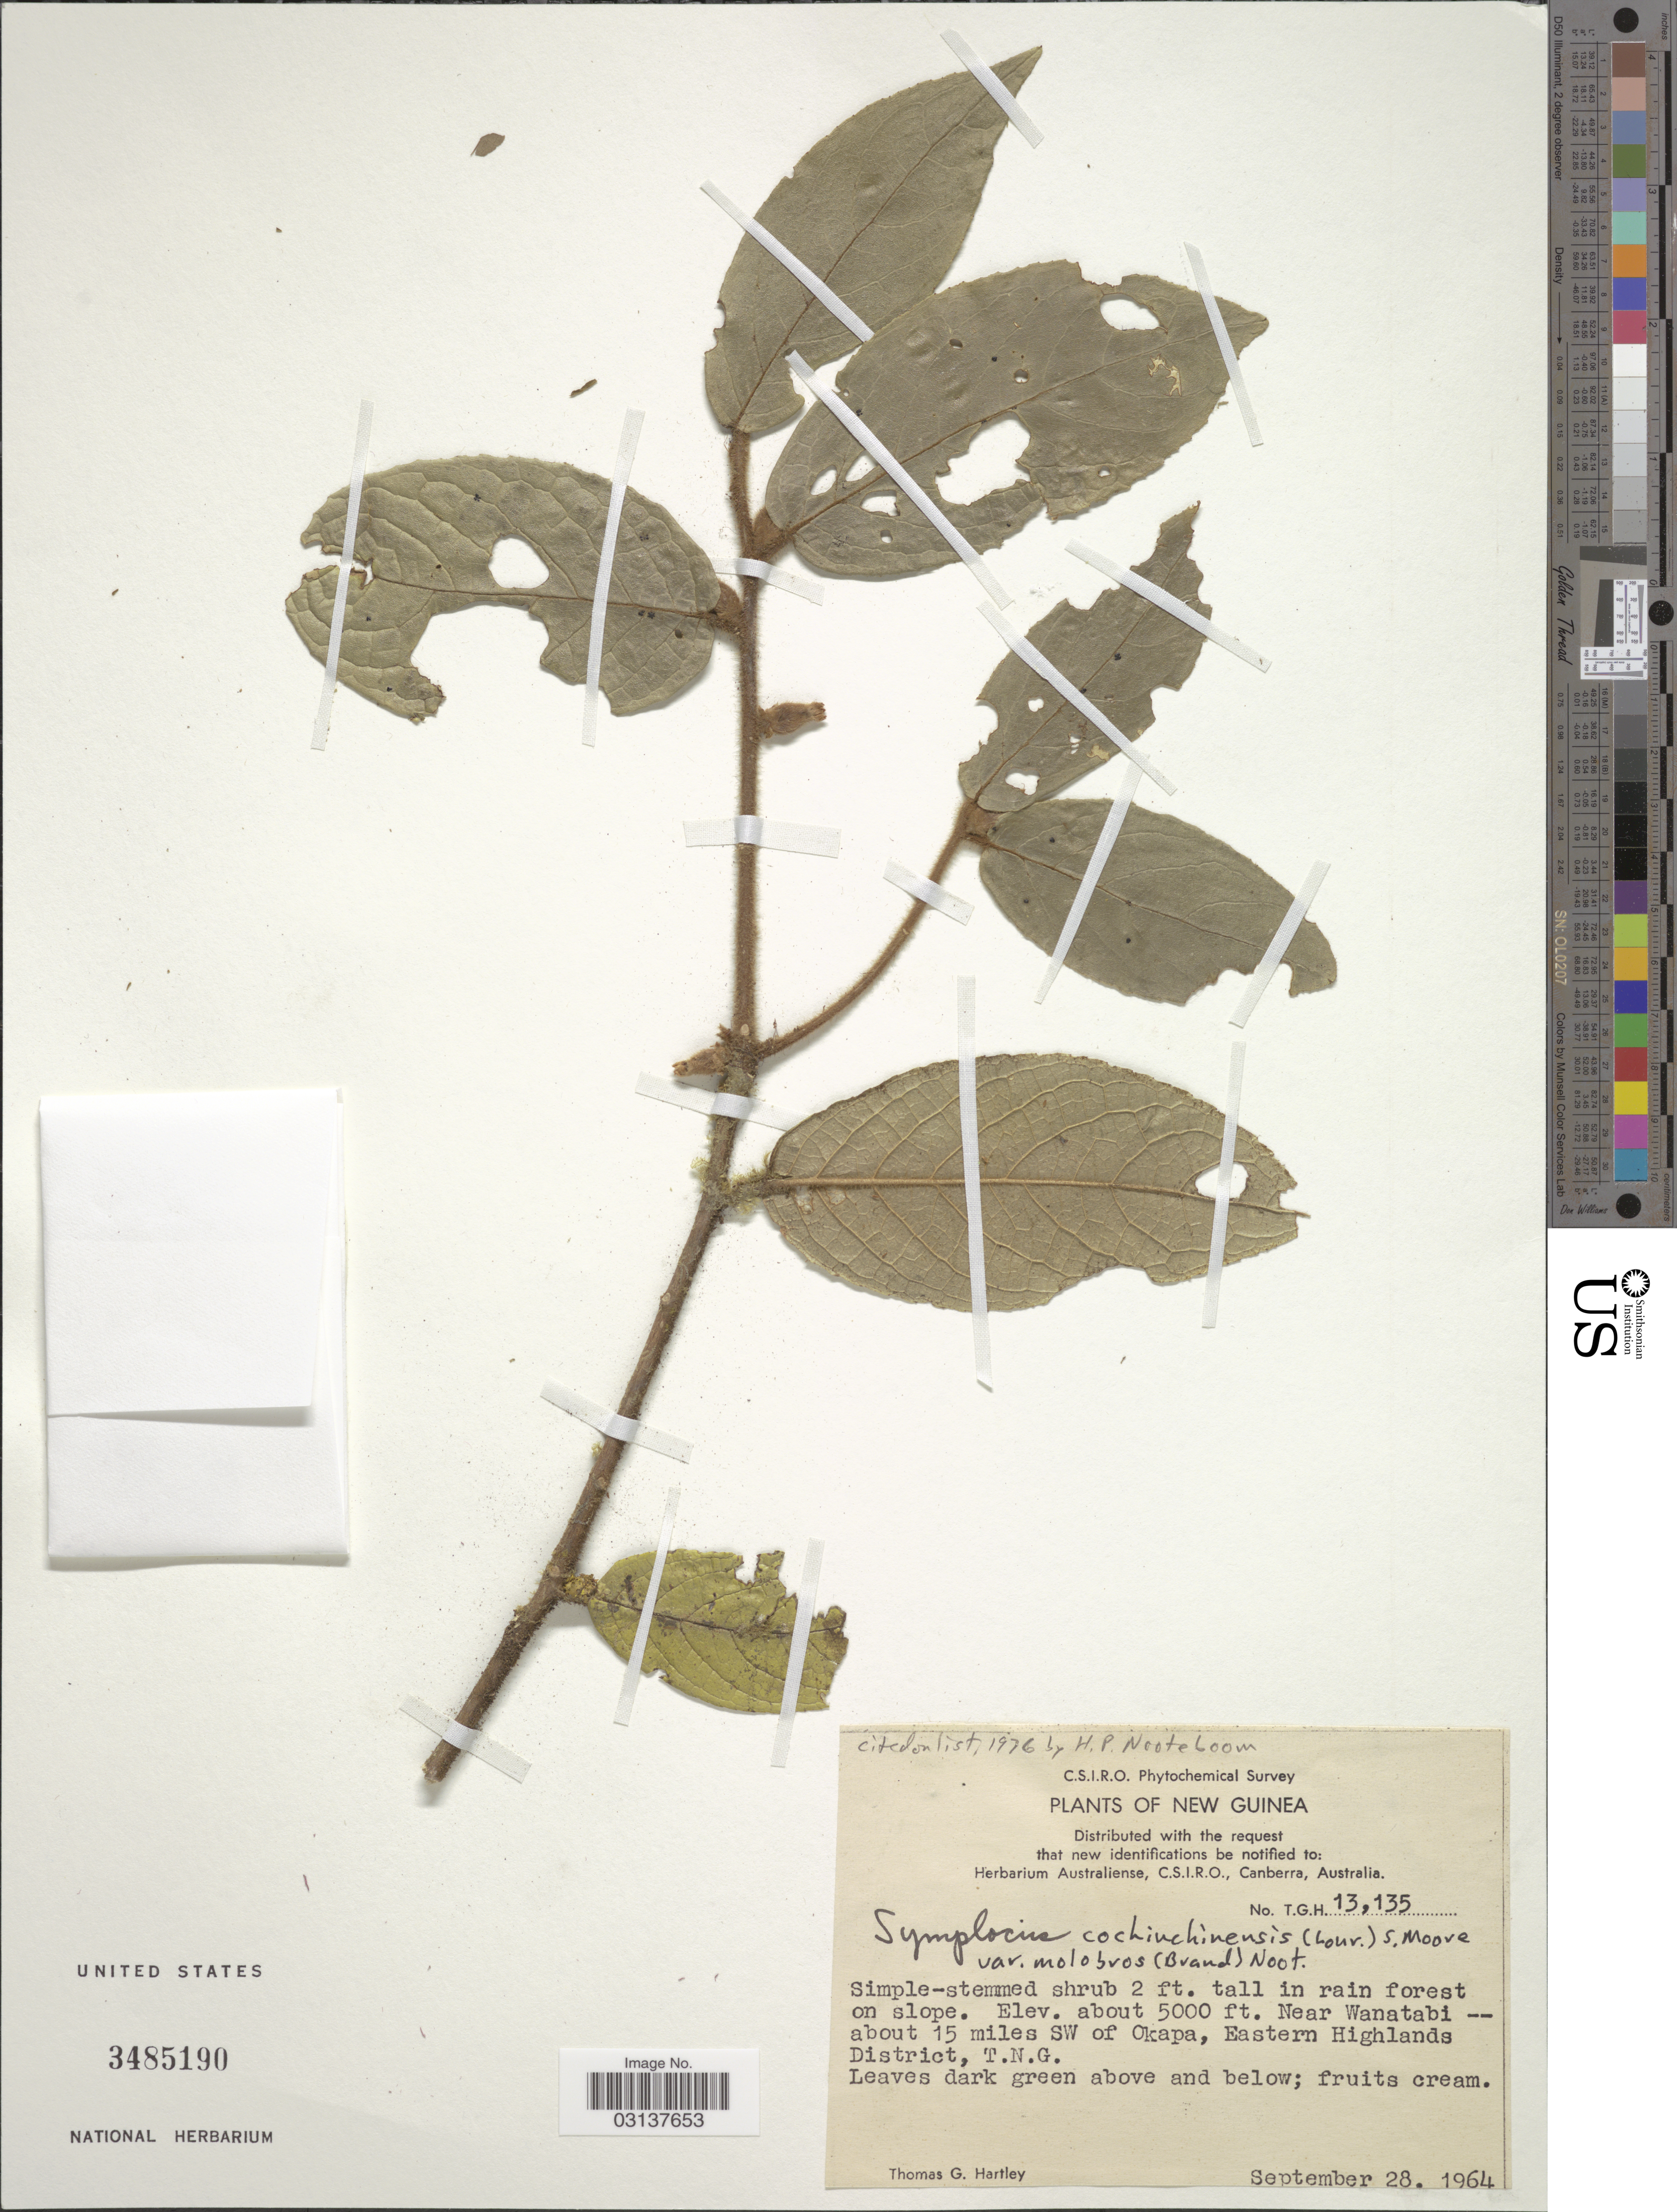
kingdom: Plantae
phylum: Tracheophyta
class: Magnoliopsida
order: Ericales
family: Symplocaceae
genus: Symplocos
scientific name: Symplocos cochinchinensis var. molobros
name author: (Brand) Noot.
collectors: T. Hartley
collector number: T.G.H. 13135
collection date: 1964-09-28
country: Papua New Guinea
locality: New Guinea, Near Wanatabi about 15 miles SW of Okapa, Eastern Highlands District, T.N.G.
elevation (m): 1524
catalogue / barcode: US 3485190